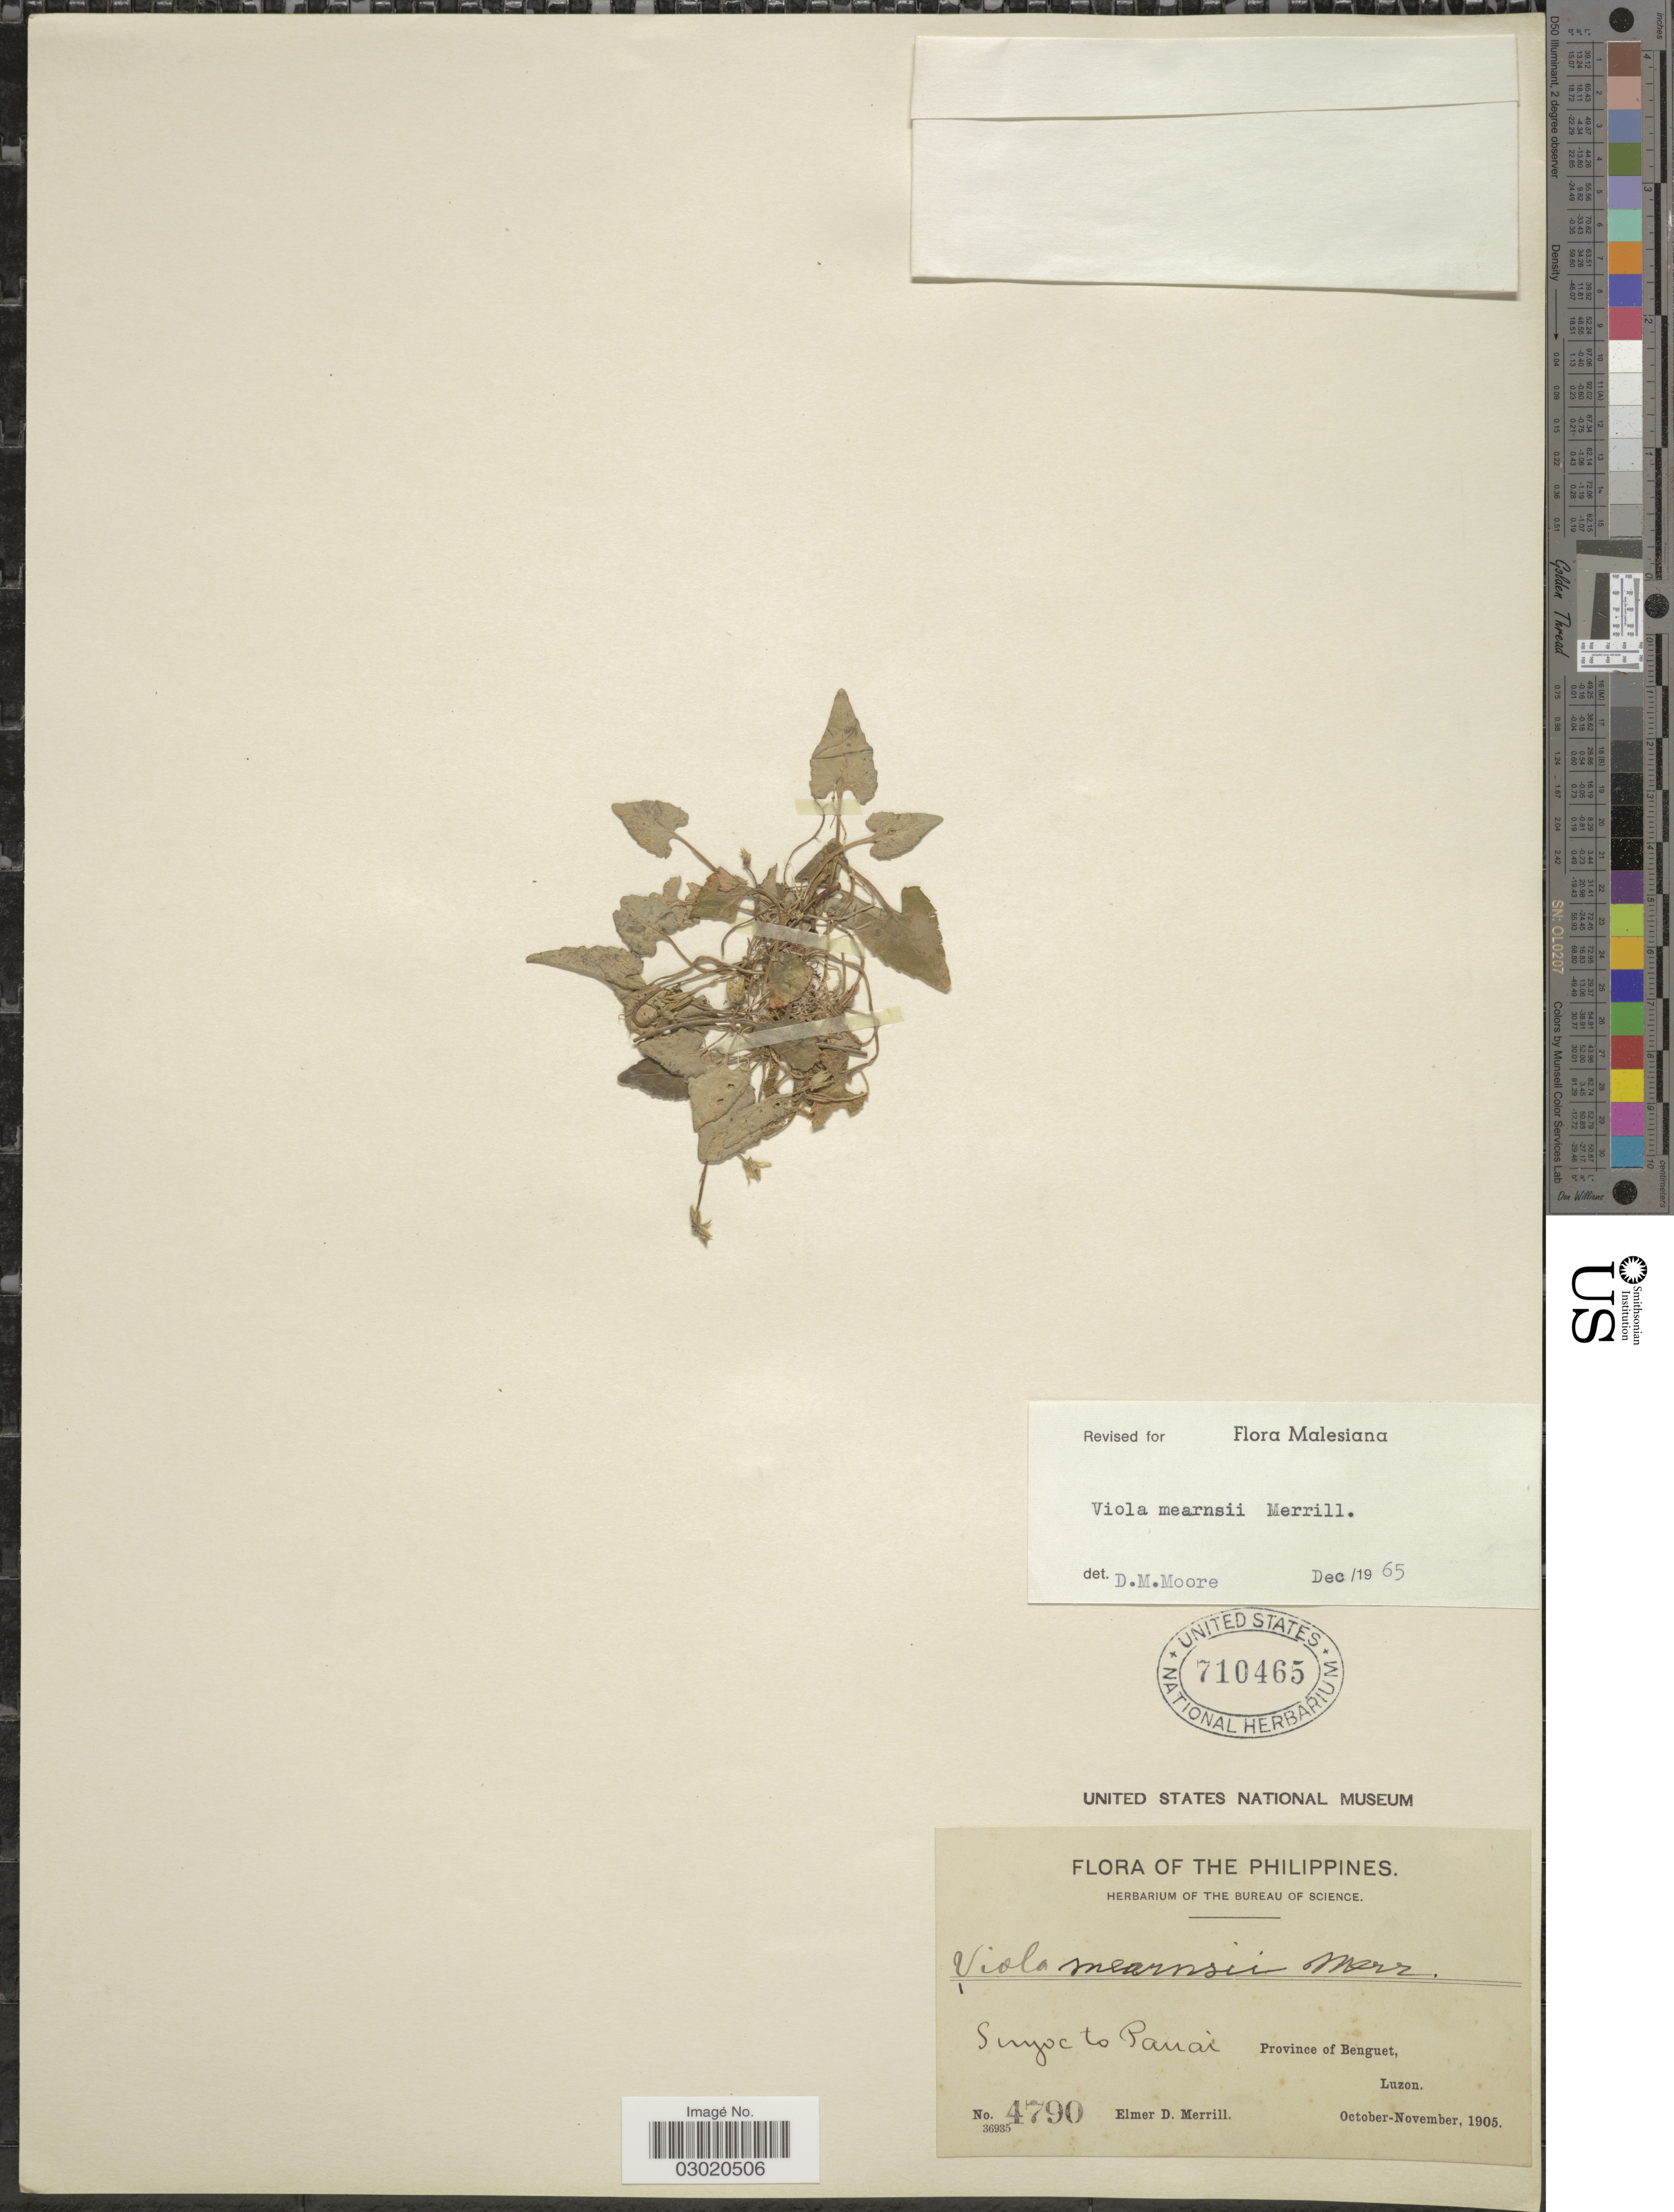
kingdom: Plantae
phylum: Tracheophyta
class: Magnoliopsida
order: Malpighiales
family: Violaceae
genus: Viola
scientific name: Viola mearnsii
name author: Standl.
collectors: E. D. Merrill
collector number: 4790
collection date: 1905-10/1905-11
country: Philippines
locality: Suyoc to Panai, Province of Benguet, Luzon.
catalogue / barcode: US 710465